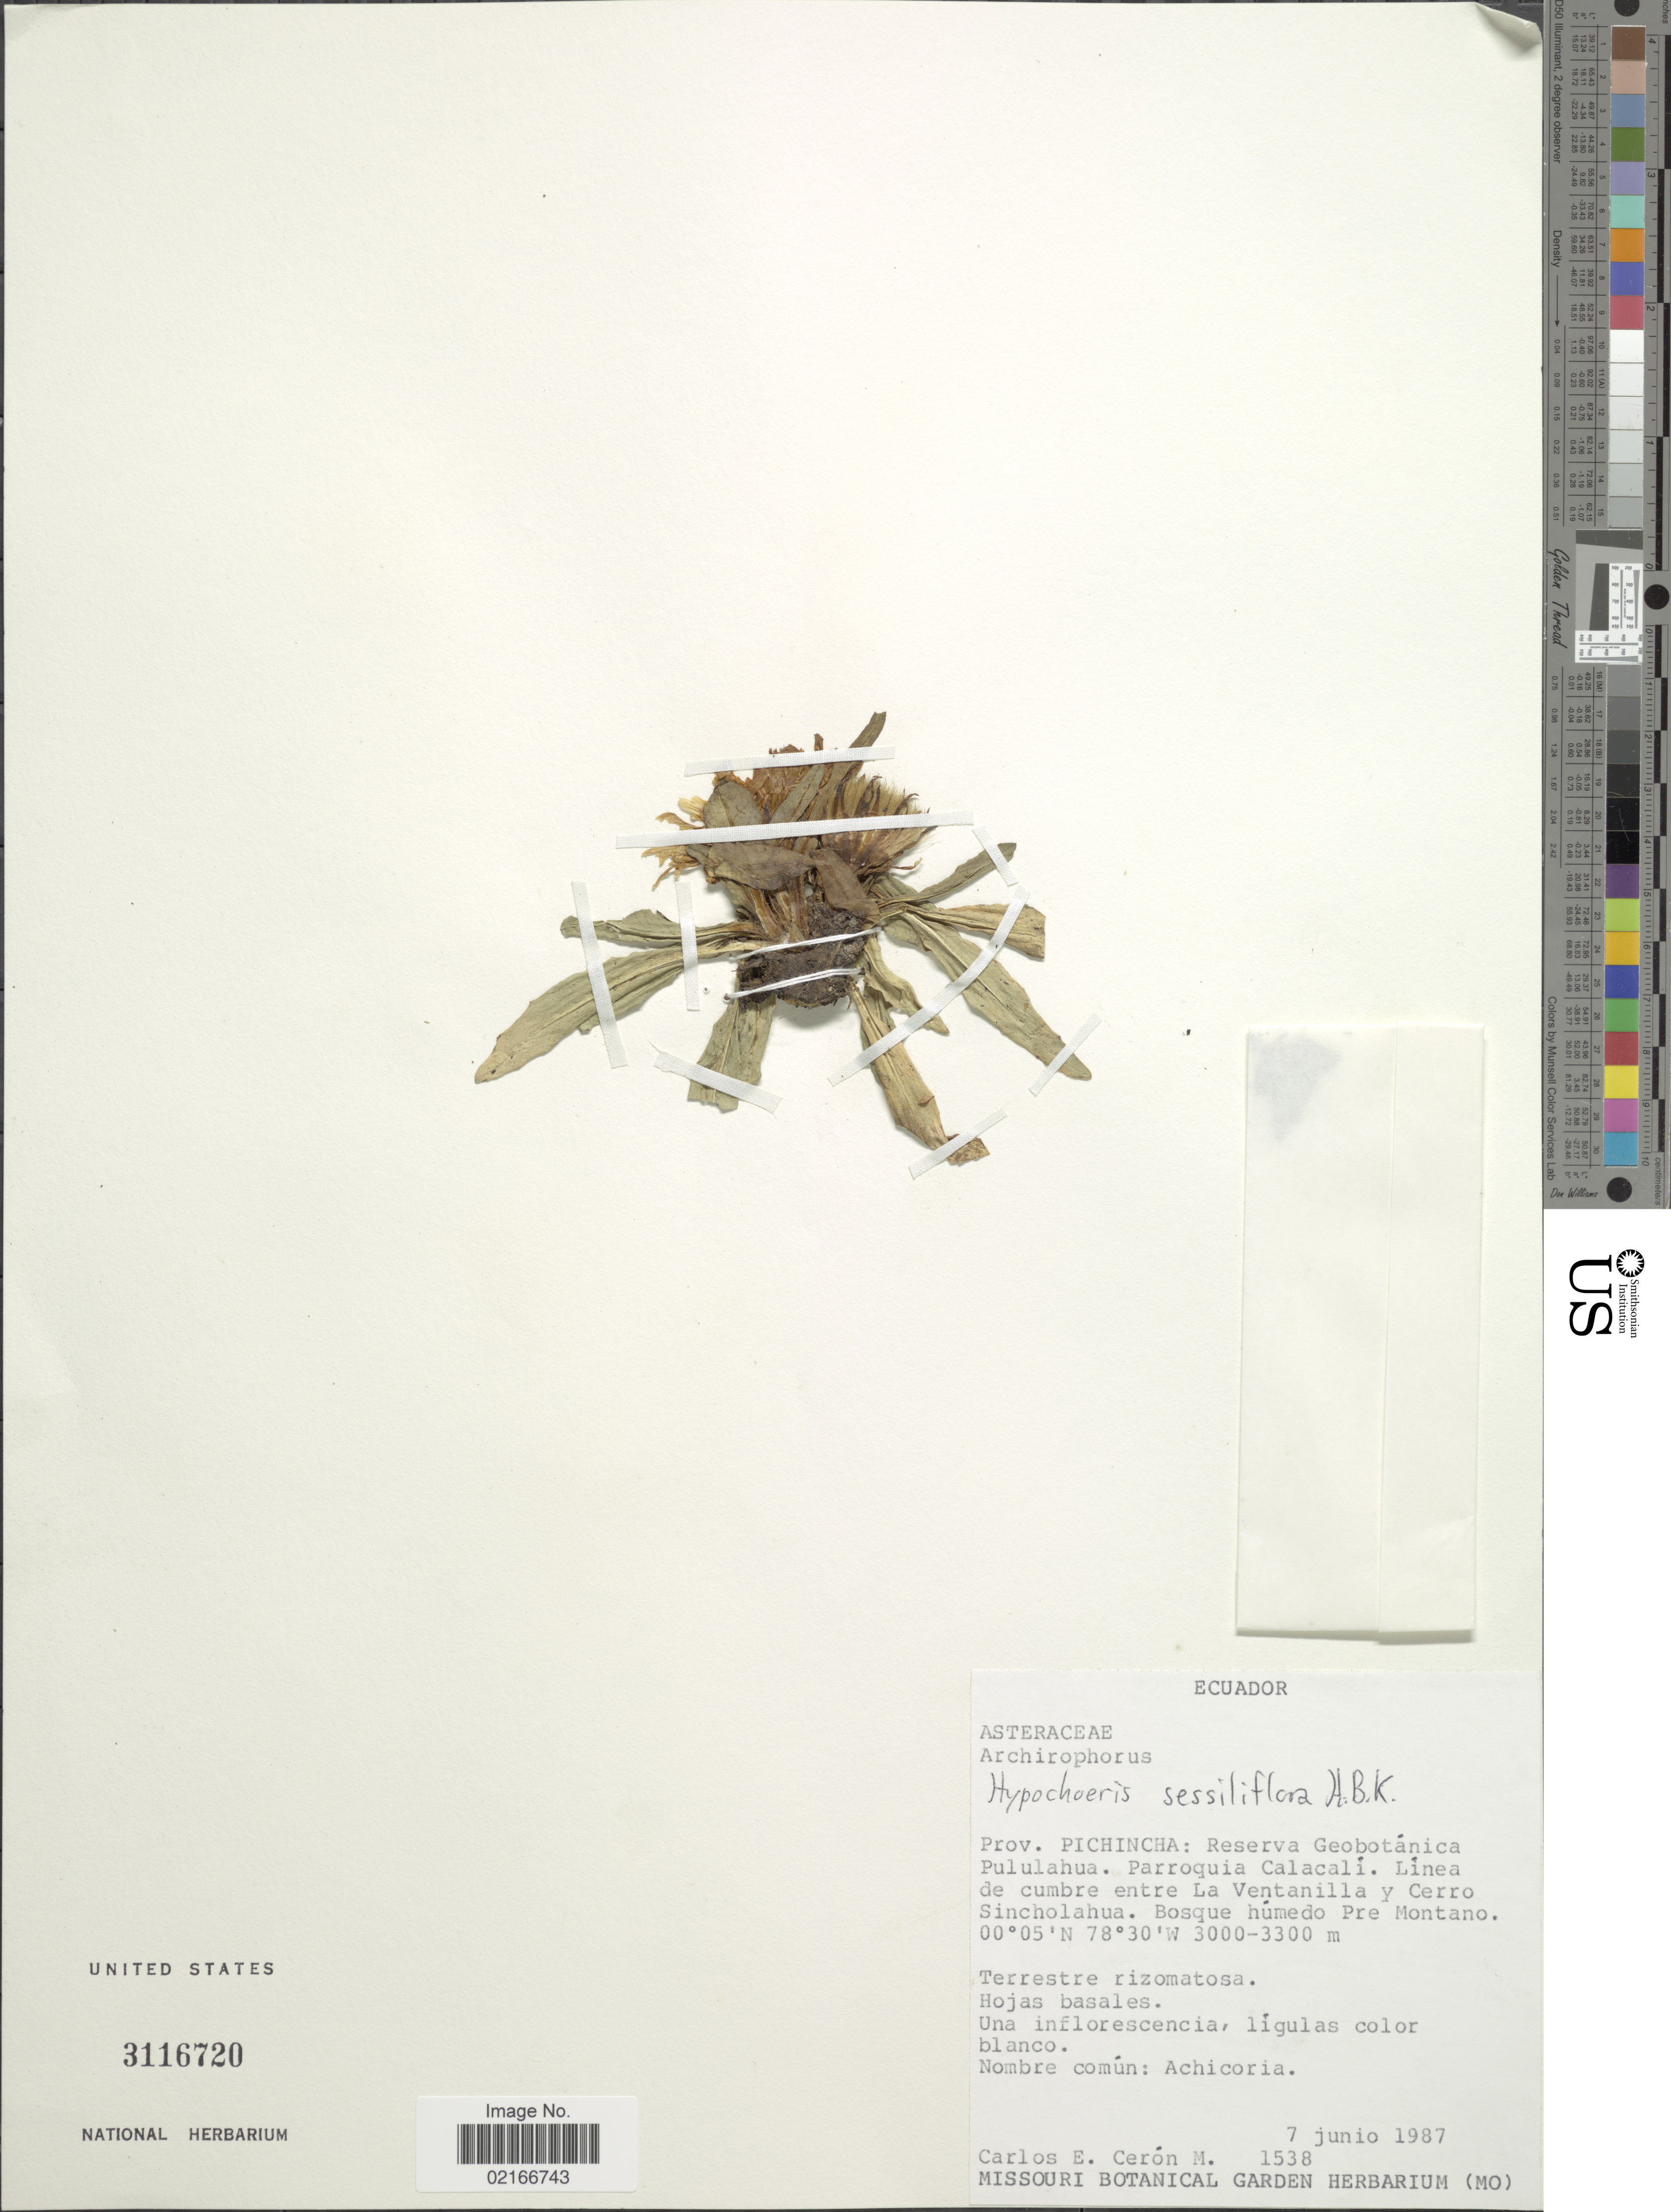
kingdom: Plantae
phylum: Tracheophyta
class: Magnoliopsida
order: Asterales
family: Asteraceae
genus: Hypochaeris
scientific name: Hypochaeris sessiflora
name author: Kunth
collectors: C. E. Cerón M.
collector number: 1538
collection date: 1987-06-07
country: Ecuador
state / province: Pichincha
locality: Reserva Geobotánica Pululahua. Parroquia Calacalí. Línea de cumbre entre La Ventanilla y Cerro Sincholahua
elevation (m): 3000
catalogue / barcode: US 3116720